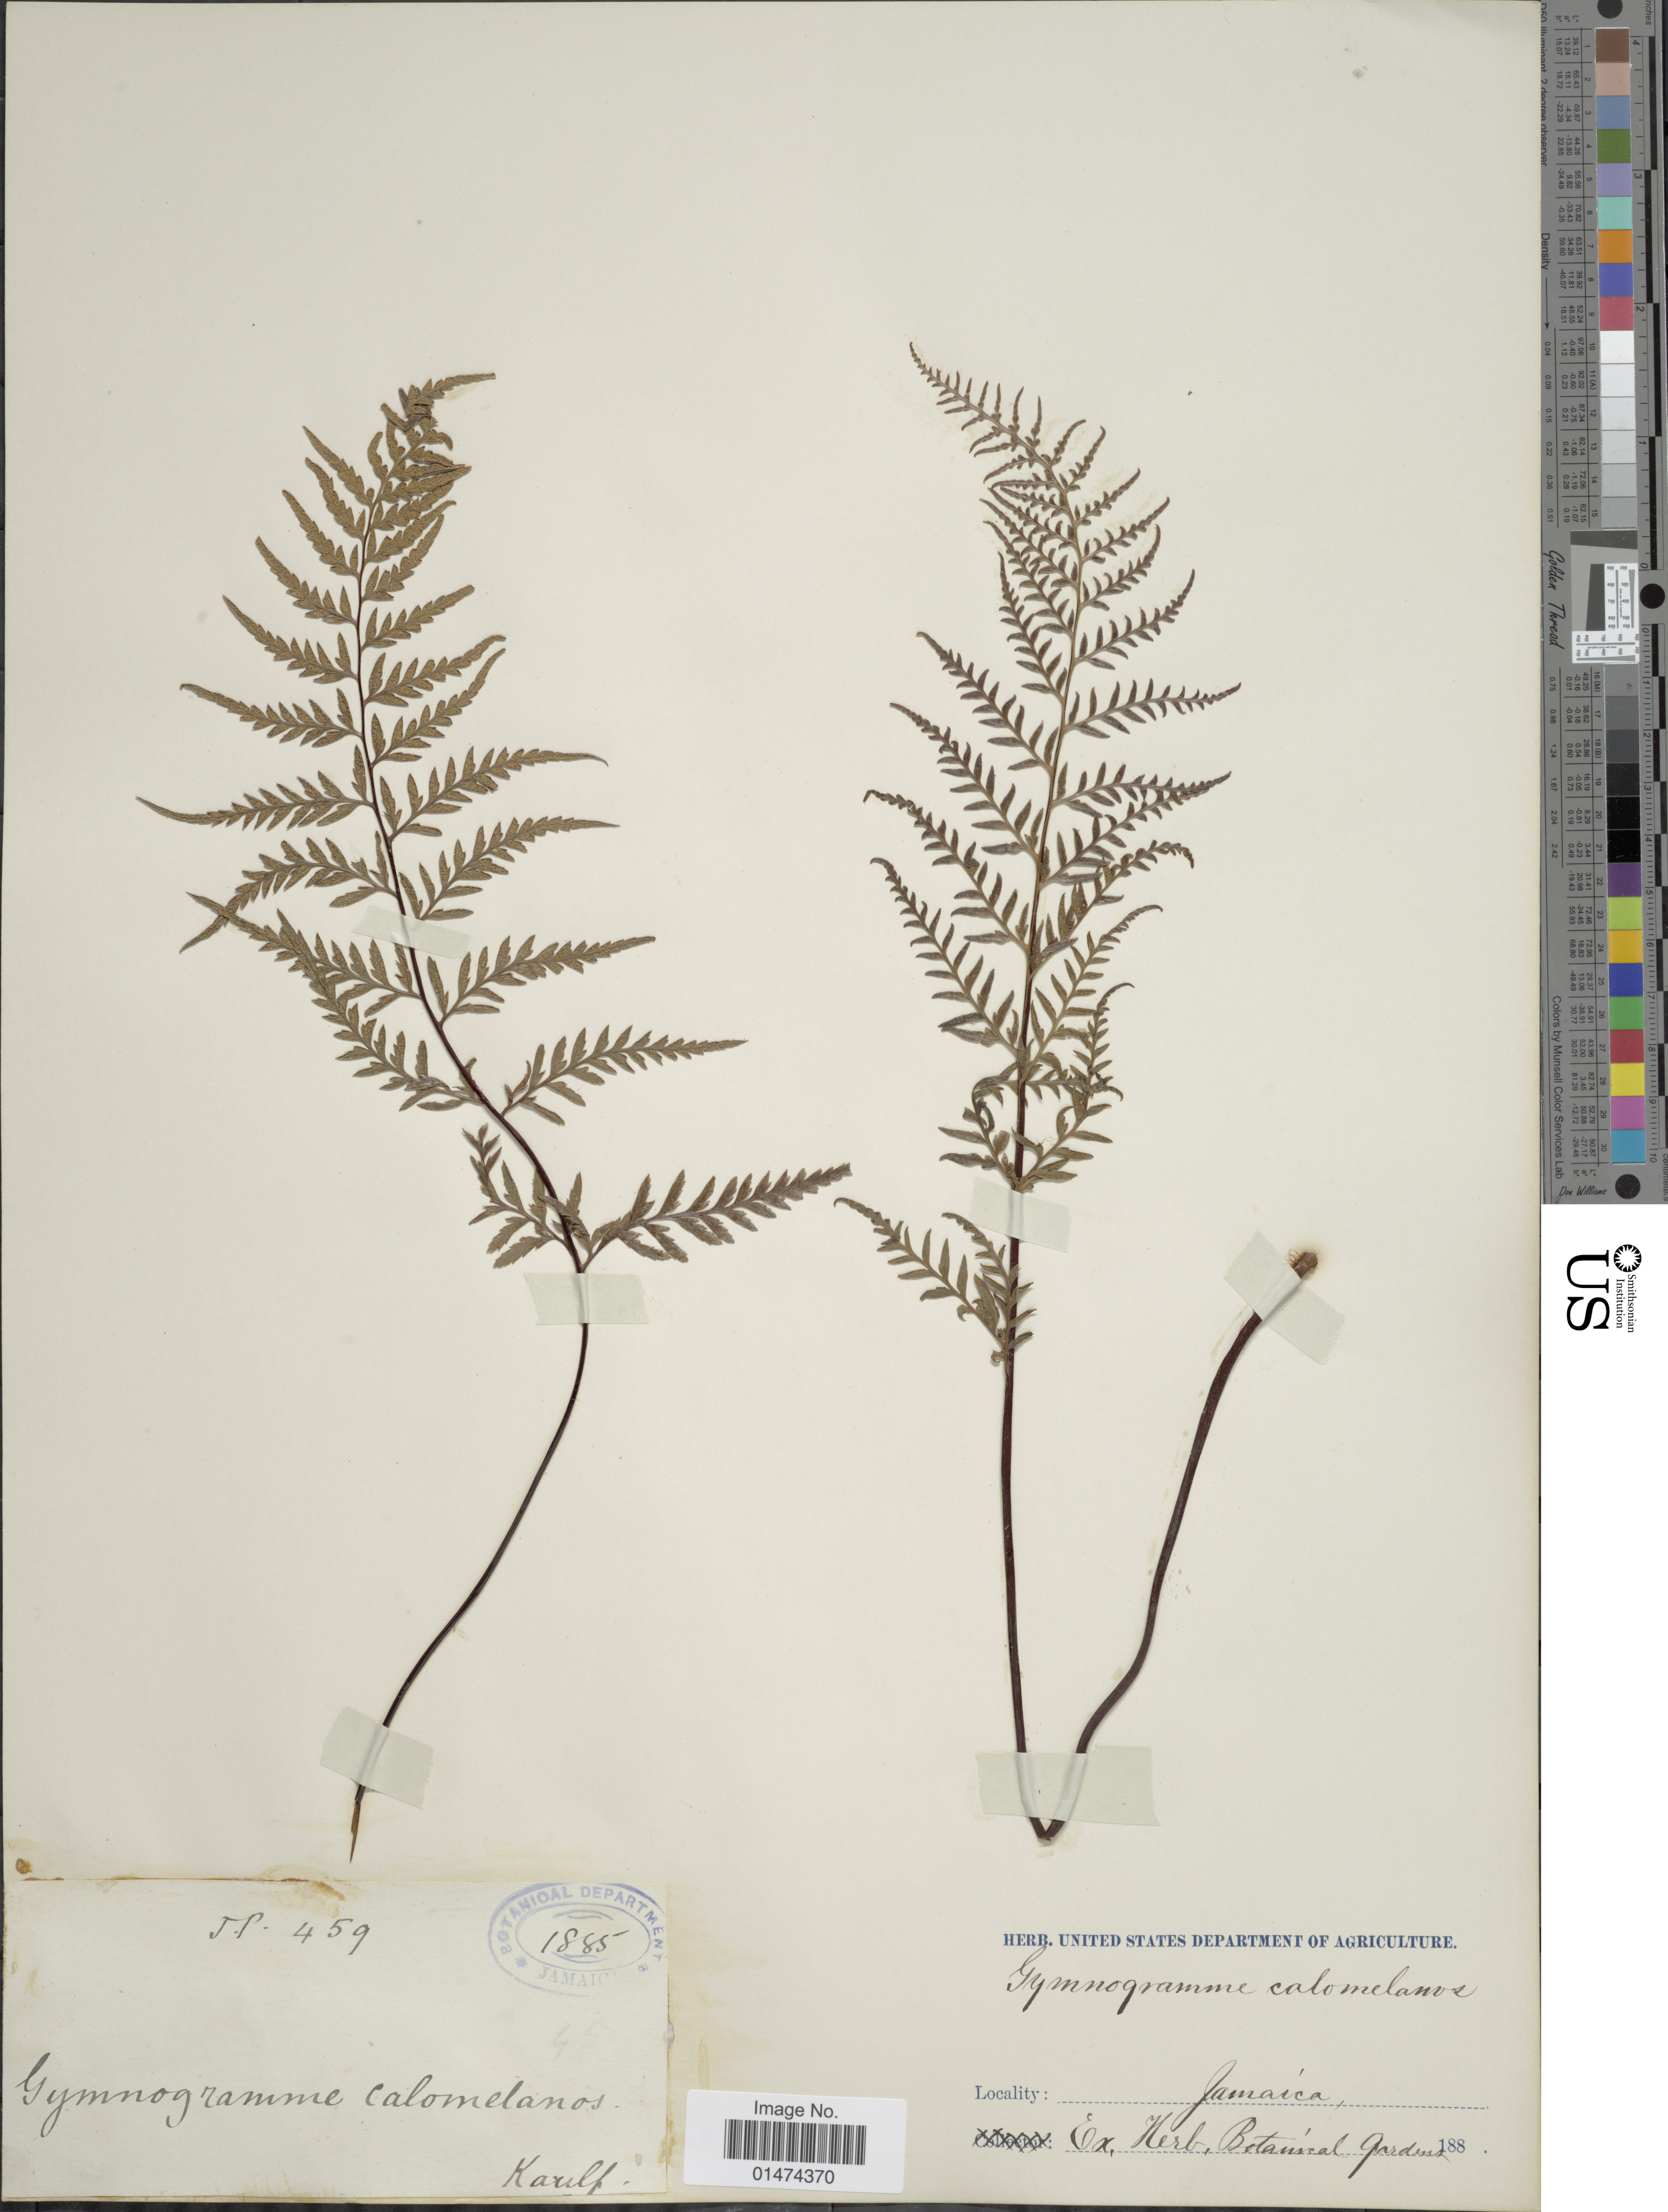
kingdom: Plantae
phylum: Tracheophyta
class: Polypodiopsida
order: Polypodiales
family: Pteridaceae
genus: Pityrogramma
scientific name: Pityrogramma calomelanos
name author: (L.) Link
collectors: Botanical Garden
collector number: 459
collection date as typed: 188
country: Jamaica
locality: Jamaica